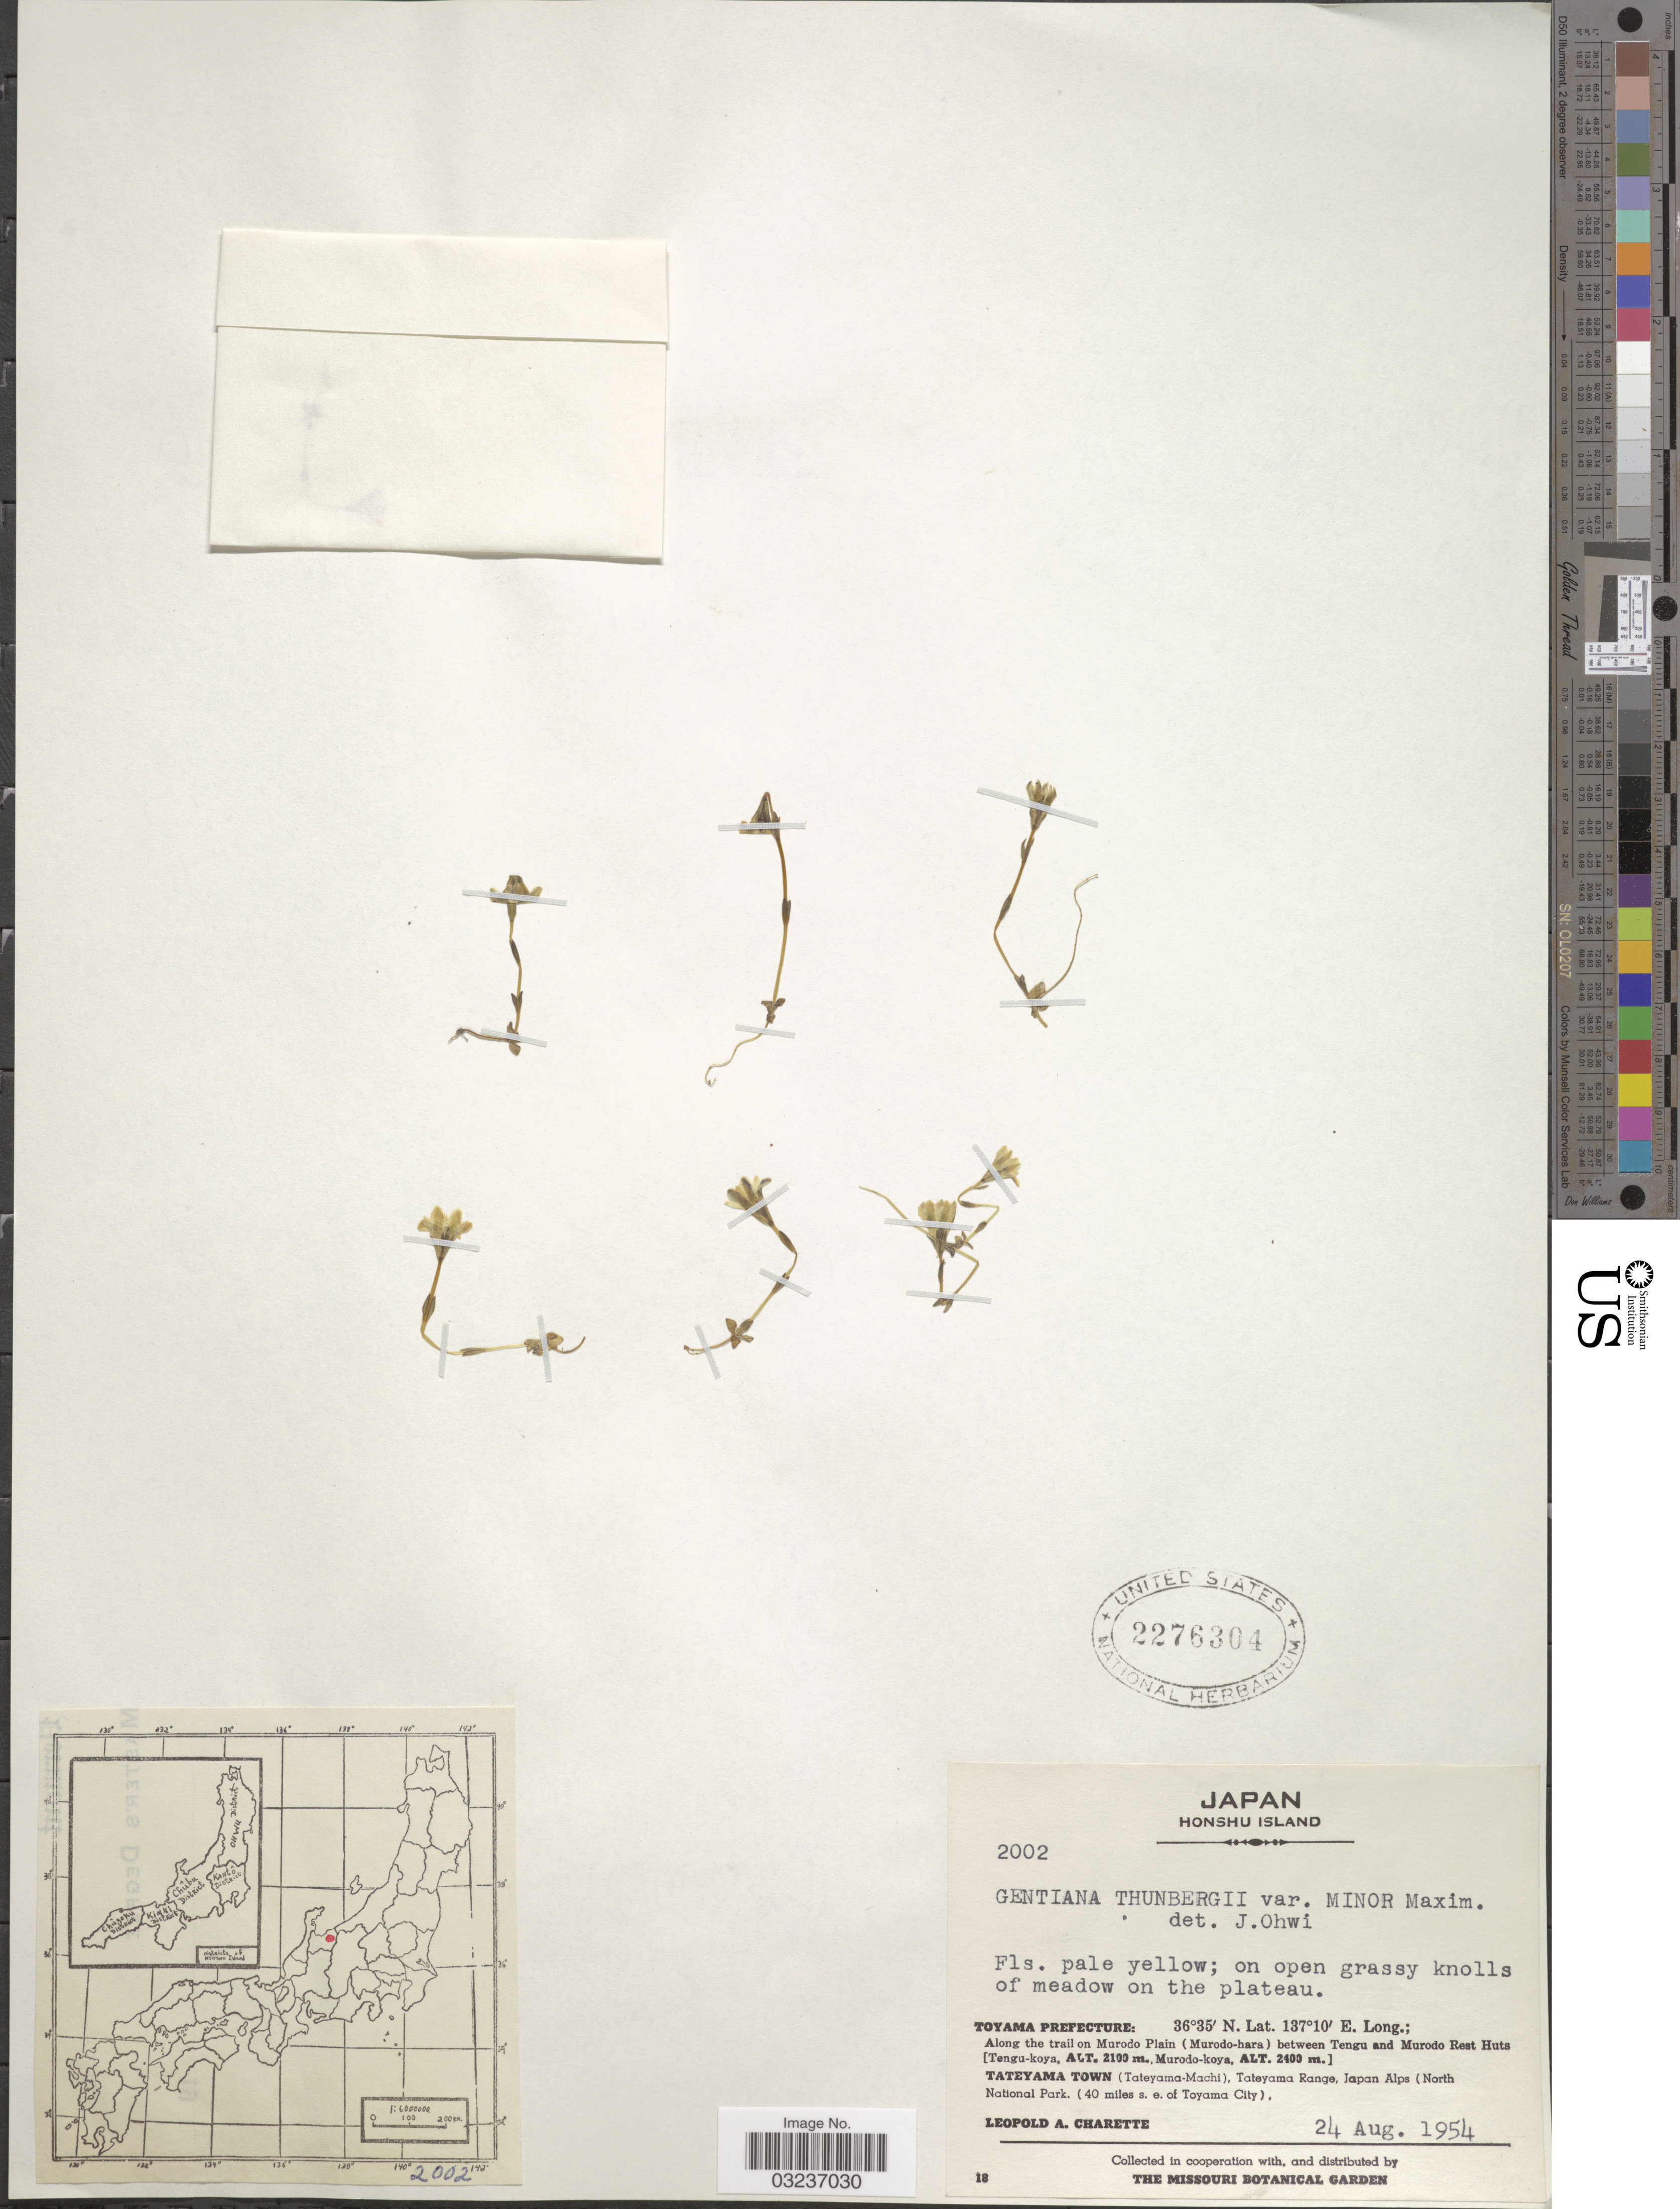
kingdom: Plantae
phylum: Tracheophyta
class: Magnoliopsida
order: Gentianales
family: Gentianaceae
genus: Gentiana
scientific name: Gentiana thunbergii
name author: (G. Don) Griseb.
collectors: L. A. Charette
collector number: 2002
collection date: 1954-08-24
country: Japan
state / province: Toyama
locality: Honshu Island, Toyama Prefecture: Along the trail on Murodo Plain (Murodo-hara) between Tengu and Murodo Rest Huts [Tengu-koya, Murodo-koya] Tateyama Town (Tateyama-Machi), Tateyama Range, Japan Alps (North National Park, (40 miles s.e. of Toyama City).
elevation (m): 2100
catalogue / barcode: US 2276304